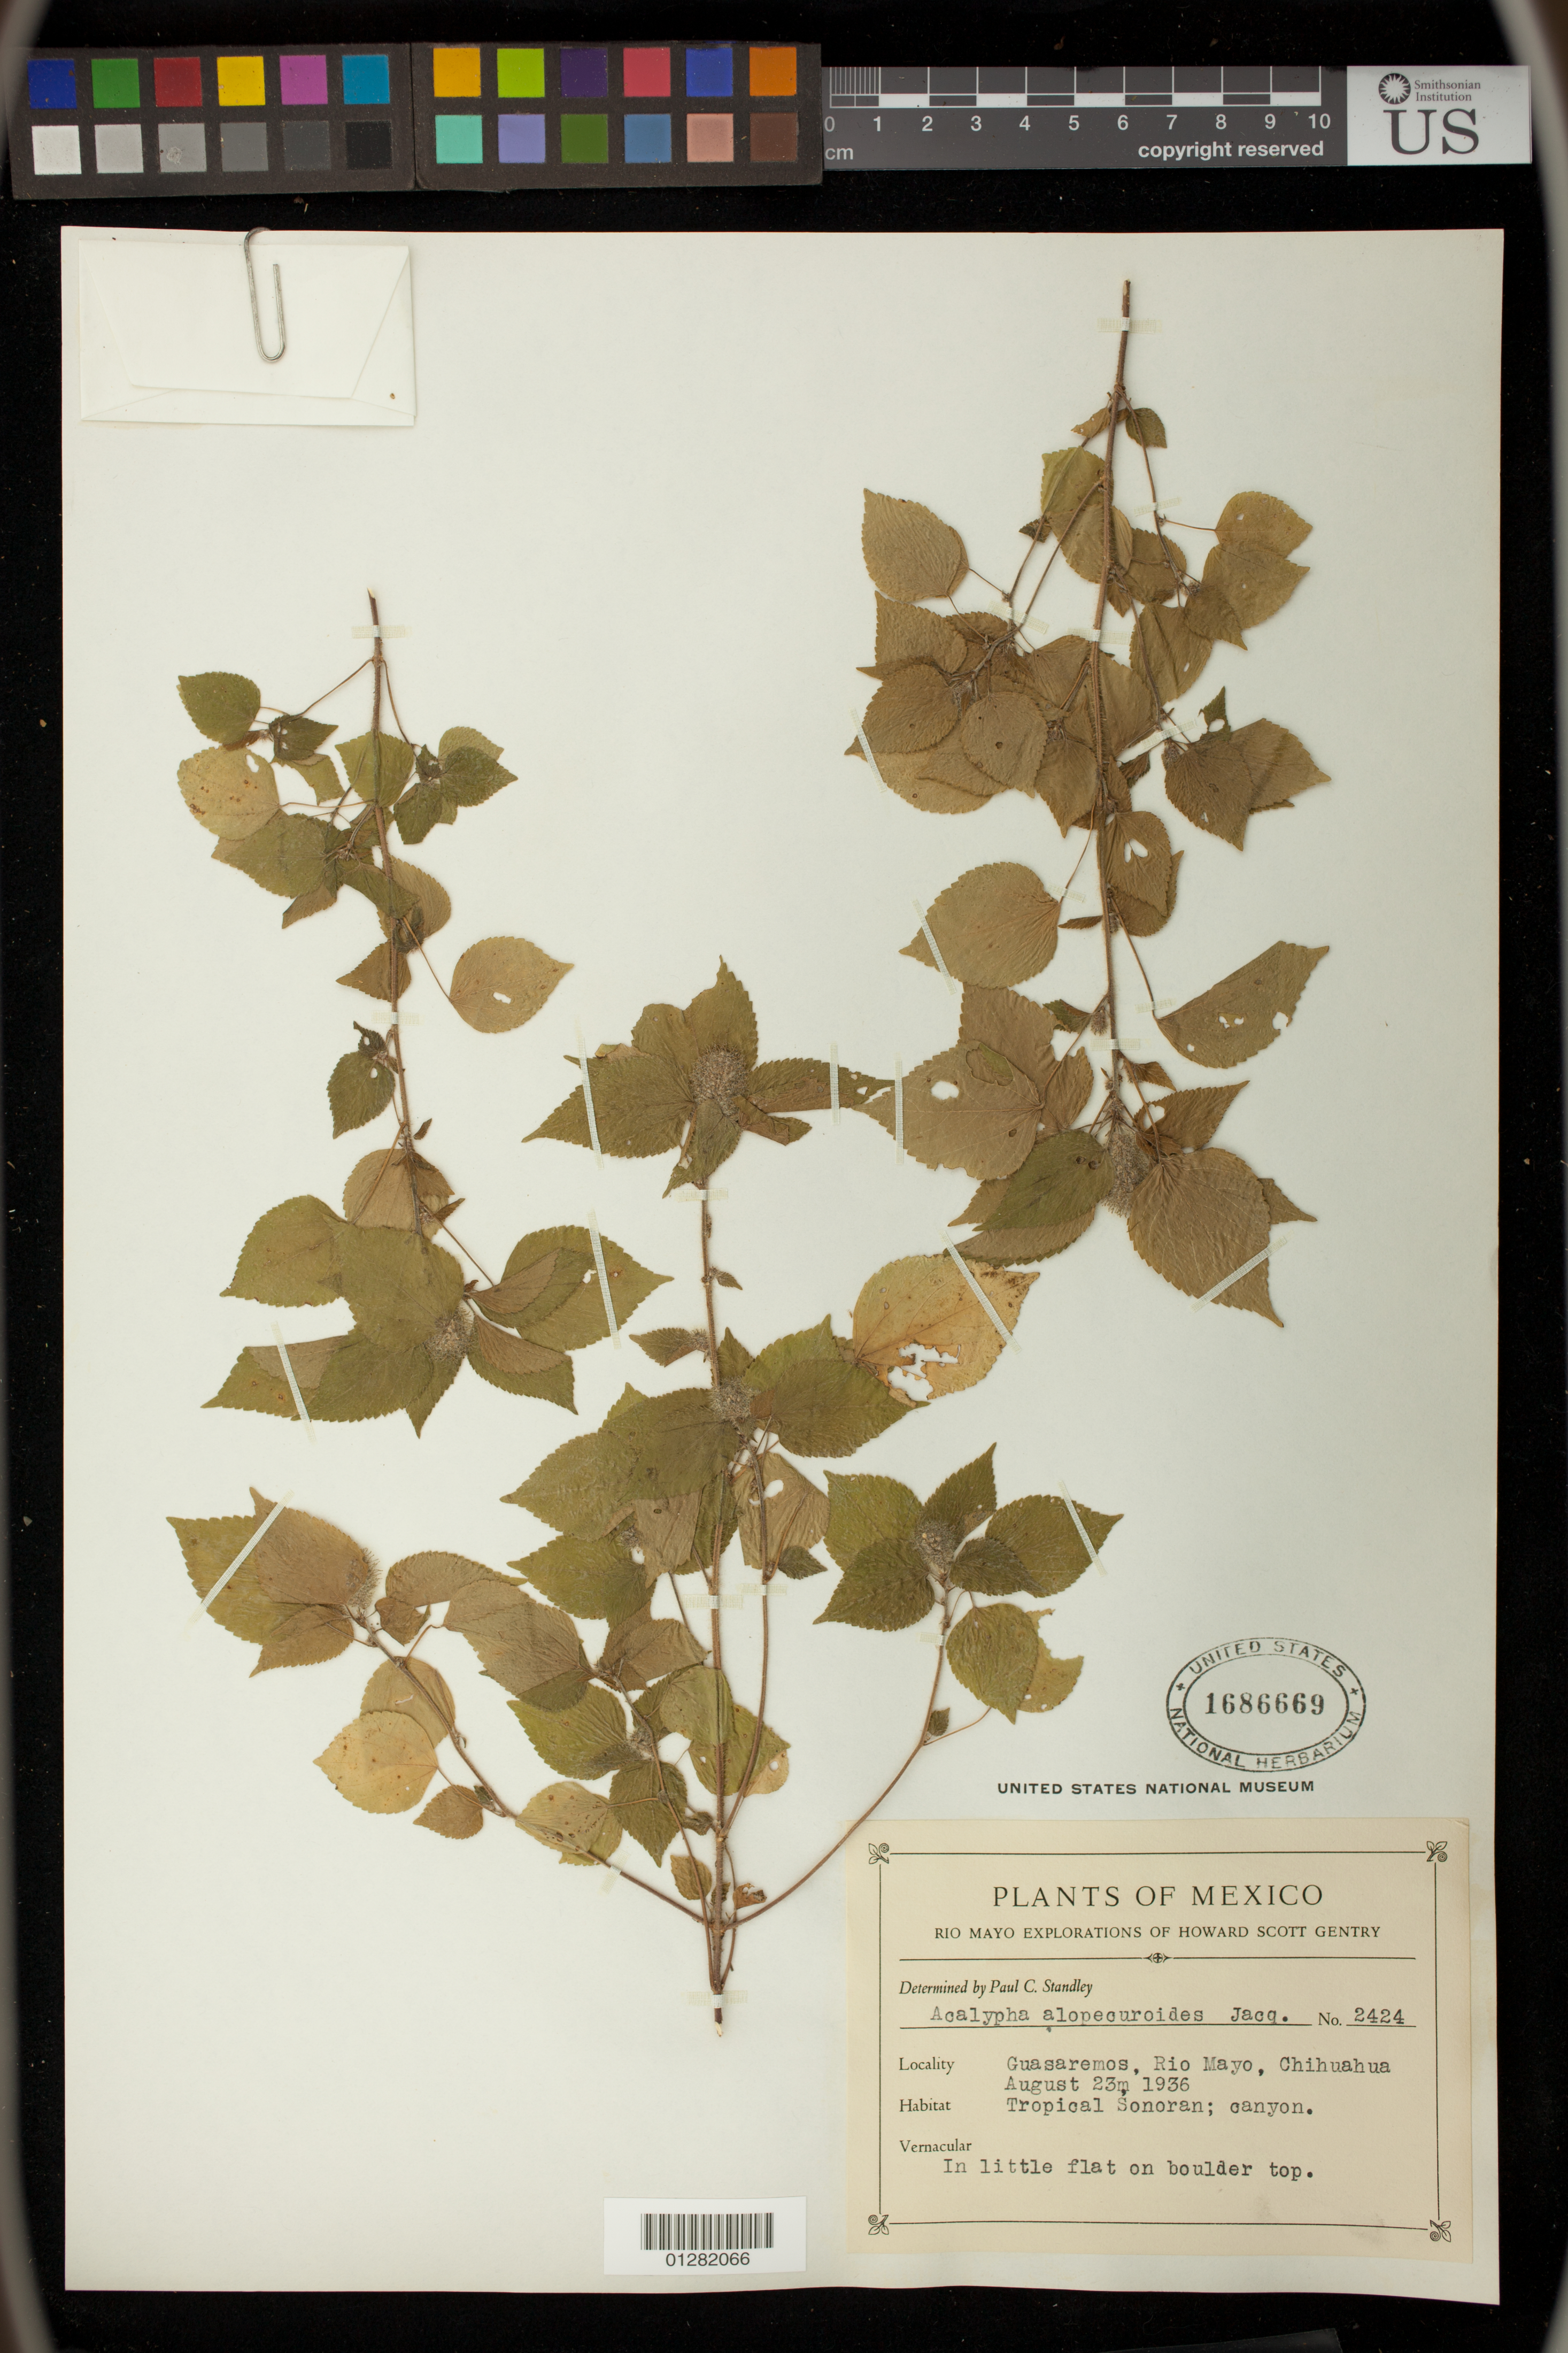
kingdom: Plantae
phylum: Tracheophyta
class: Magnoliopsida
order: Malpighiales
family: Euphorbiaceae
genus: Acalypha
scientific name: Acalypha alopecuroidea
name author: Jacq.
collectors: H. S. Gentry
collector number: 2424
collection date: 1936-08-23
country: Mexico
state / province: Chihuahua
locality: Guasaremos, Rio Mayo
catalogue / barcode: US 1686669